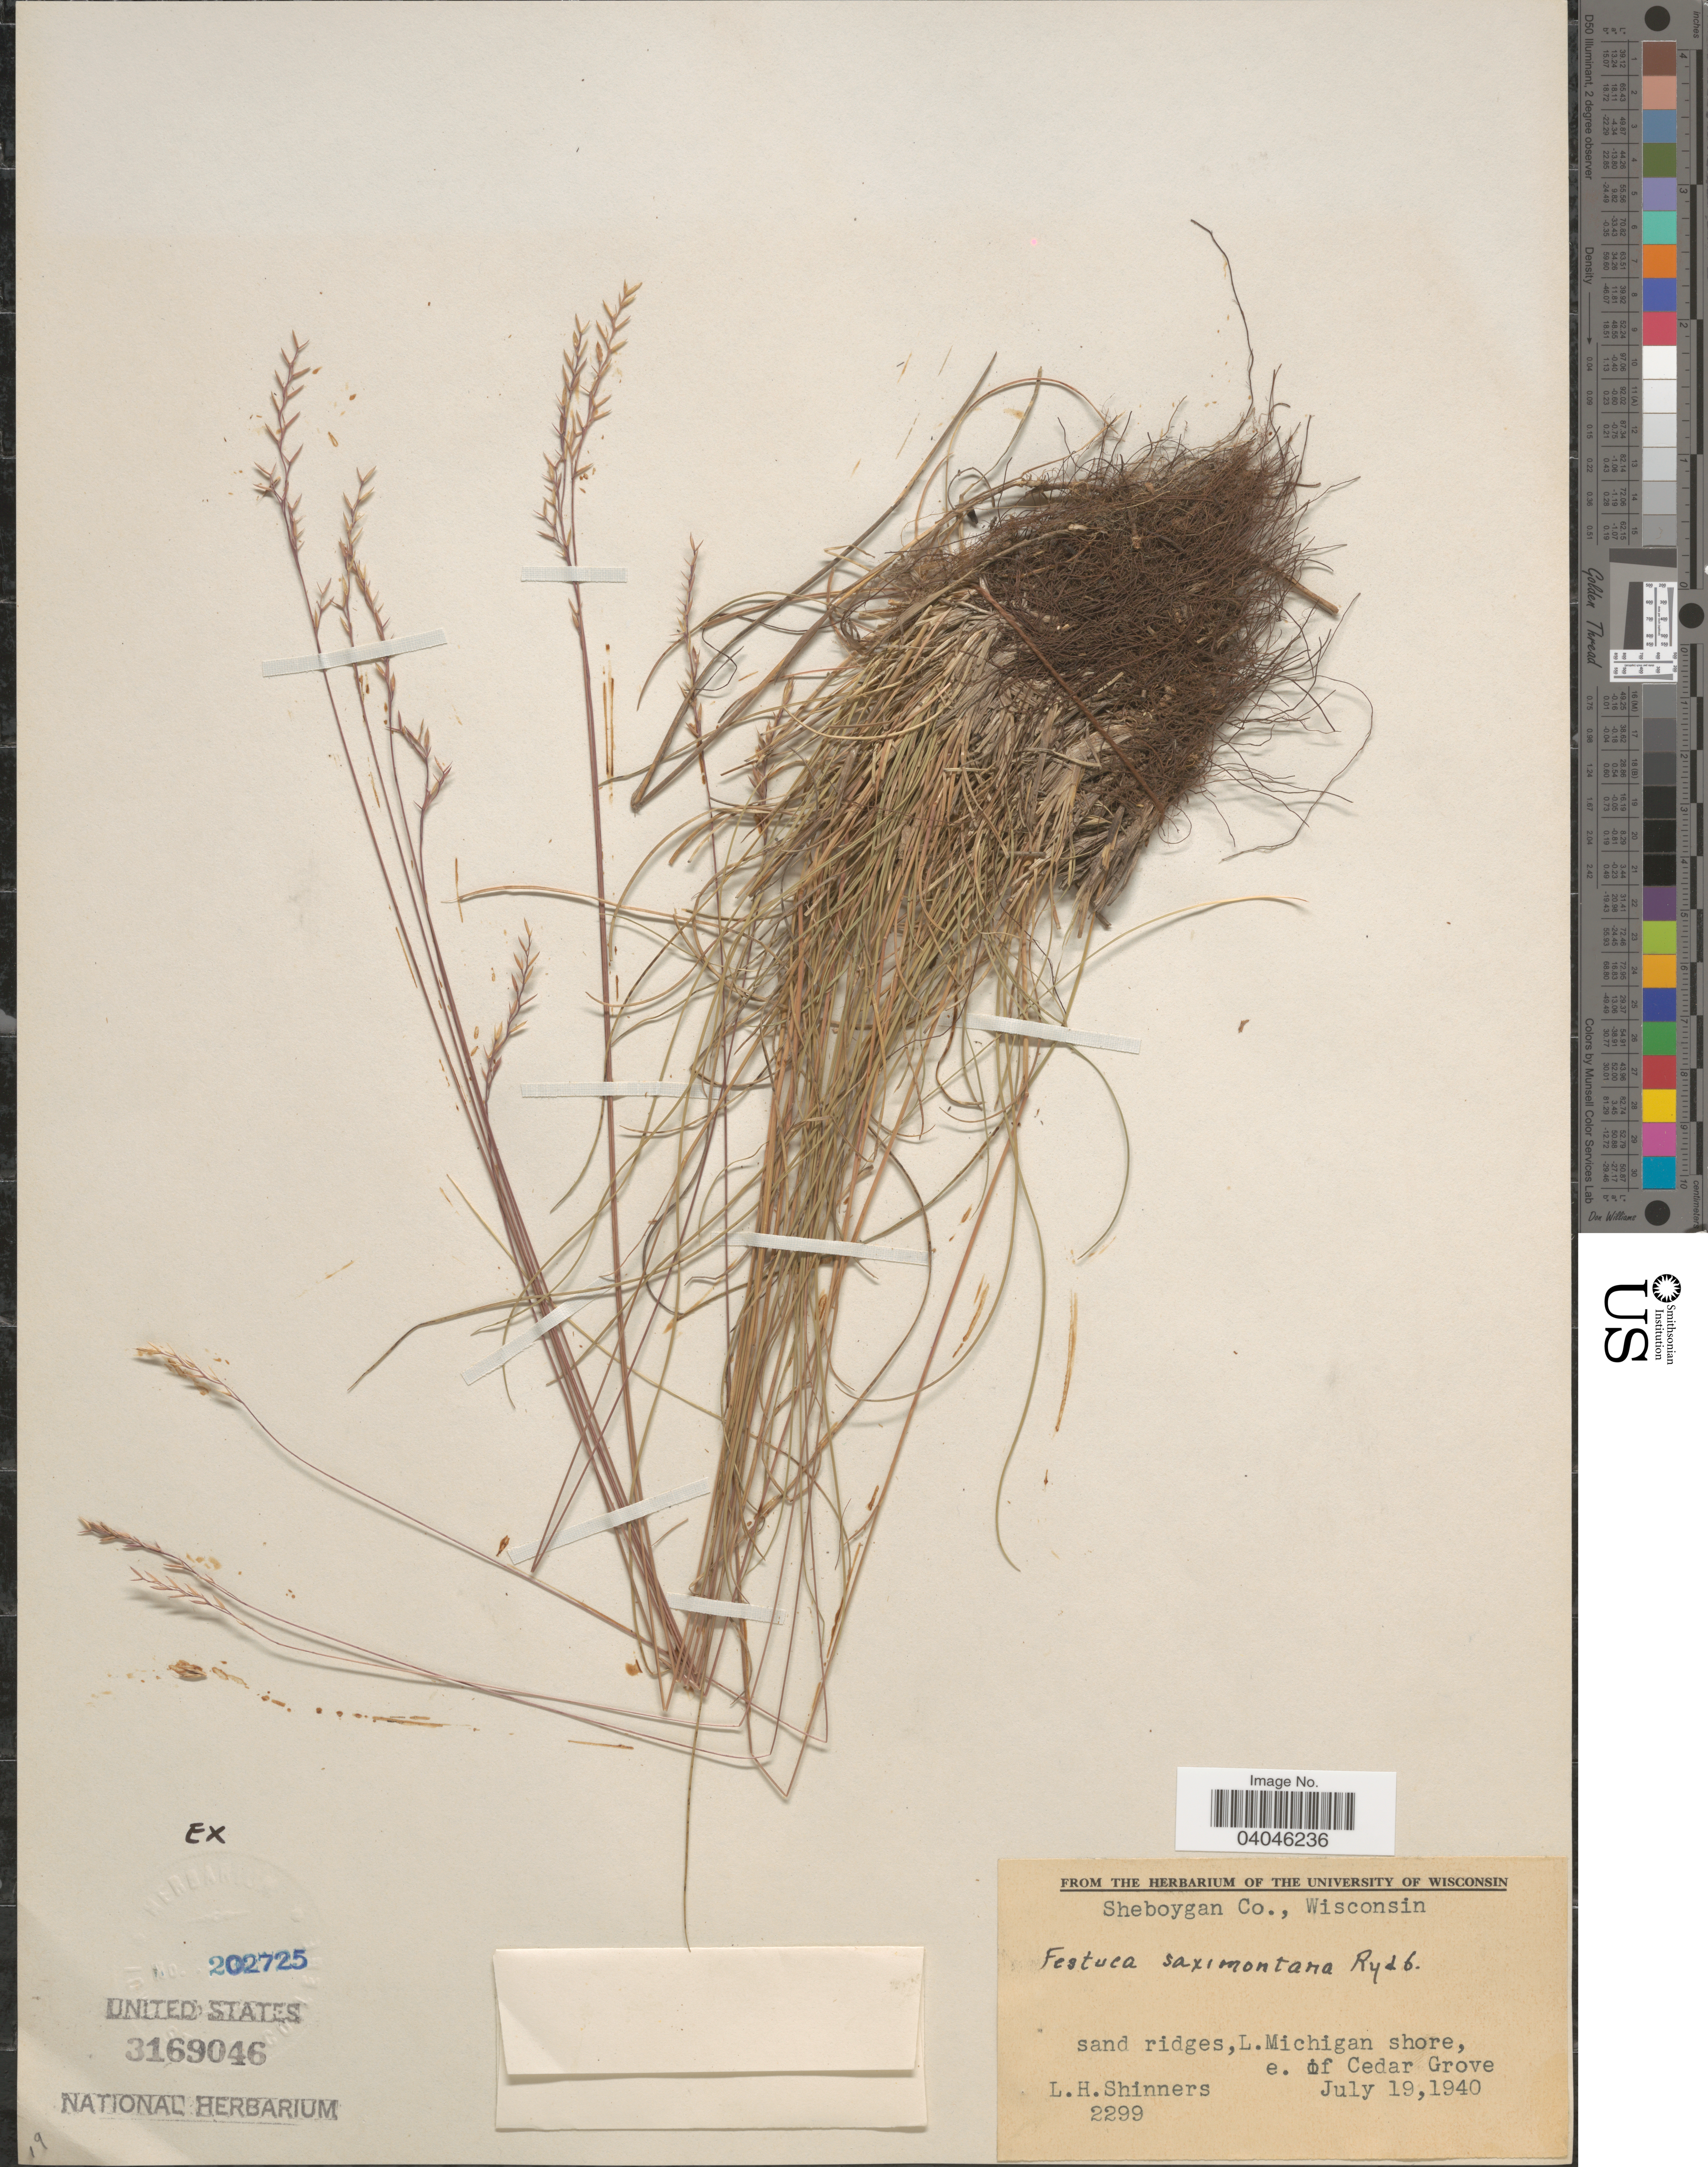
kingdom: Plantae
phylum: Tracheophyta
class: Liliopsida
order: Poales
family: Poaceae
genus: Festuca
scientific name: Festuca saximontana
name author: Rydb.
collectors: L. H. Shinners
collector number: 2299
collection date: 1940-07-19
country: United States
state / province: Wisconsin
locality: Sheboygan Co. Sand ridges, L. Michigan shore, e. of Cedar Grove.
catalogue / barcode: US 3169046